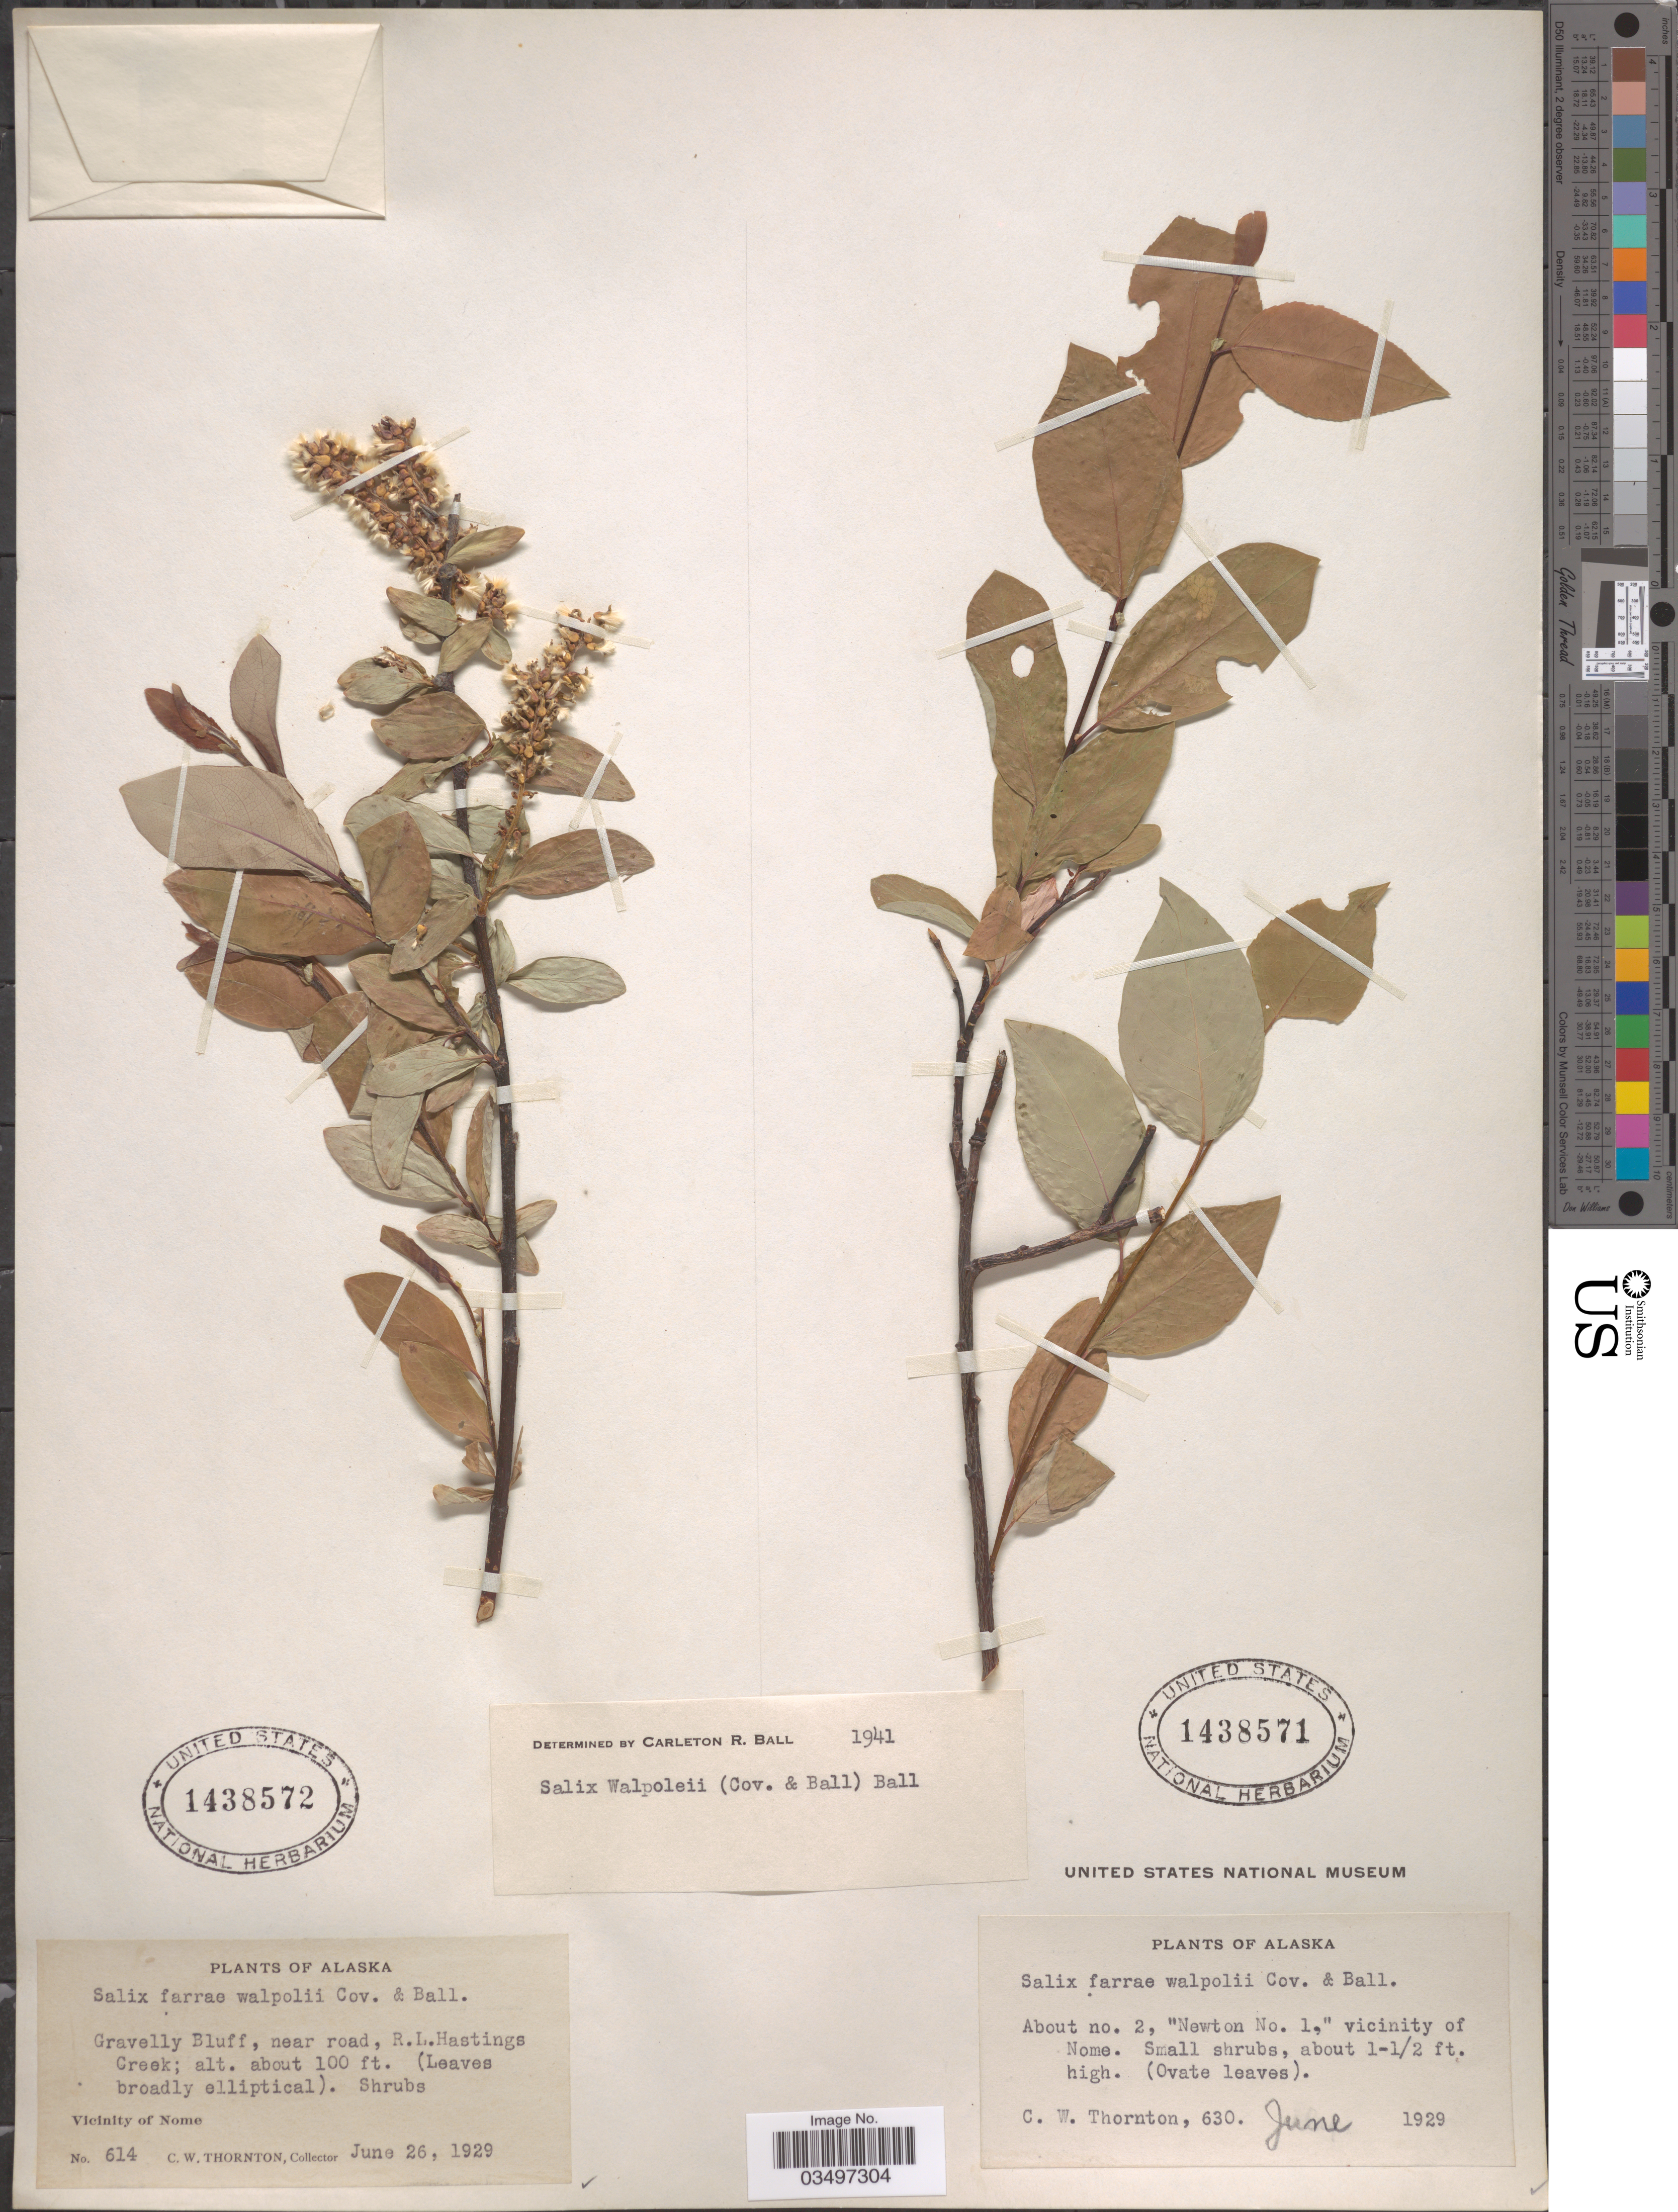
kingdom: Plantae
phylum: Tracheophyta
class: Magnoliopsida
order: Malpighiales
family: Salicaceae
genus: Salix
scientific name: Salix farrae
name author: C.R. Ball in Standl.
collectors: C. Thornton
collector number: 614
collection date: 1929-06-26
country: United States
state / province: Alaska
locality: Gravelly Bluff, near road, R. L. Hastings Creek. Vicinity of Nome.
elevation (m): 30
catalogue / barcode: US 1438572-2